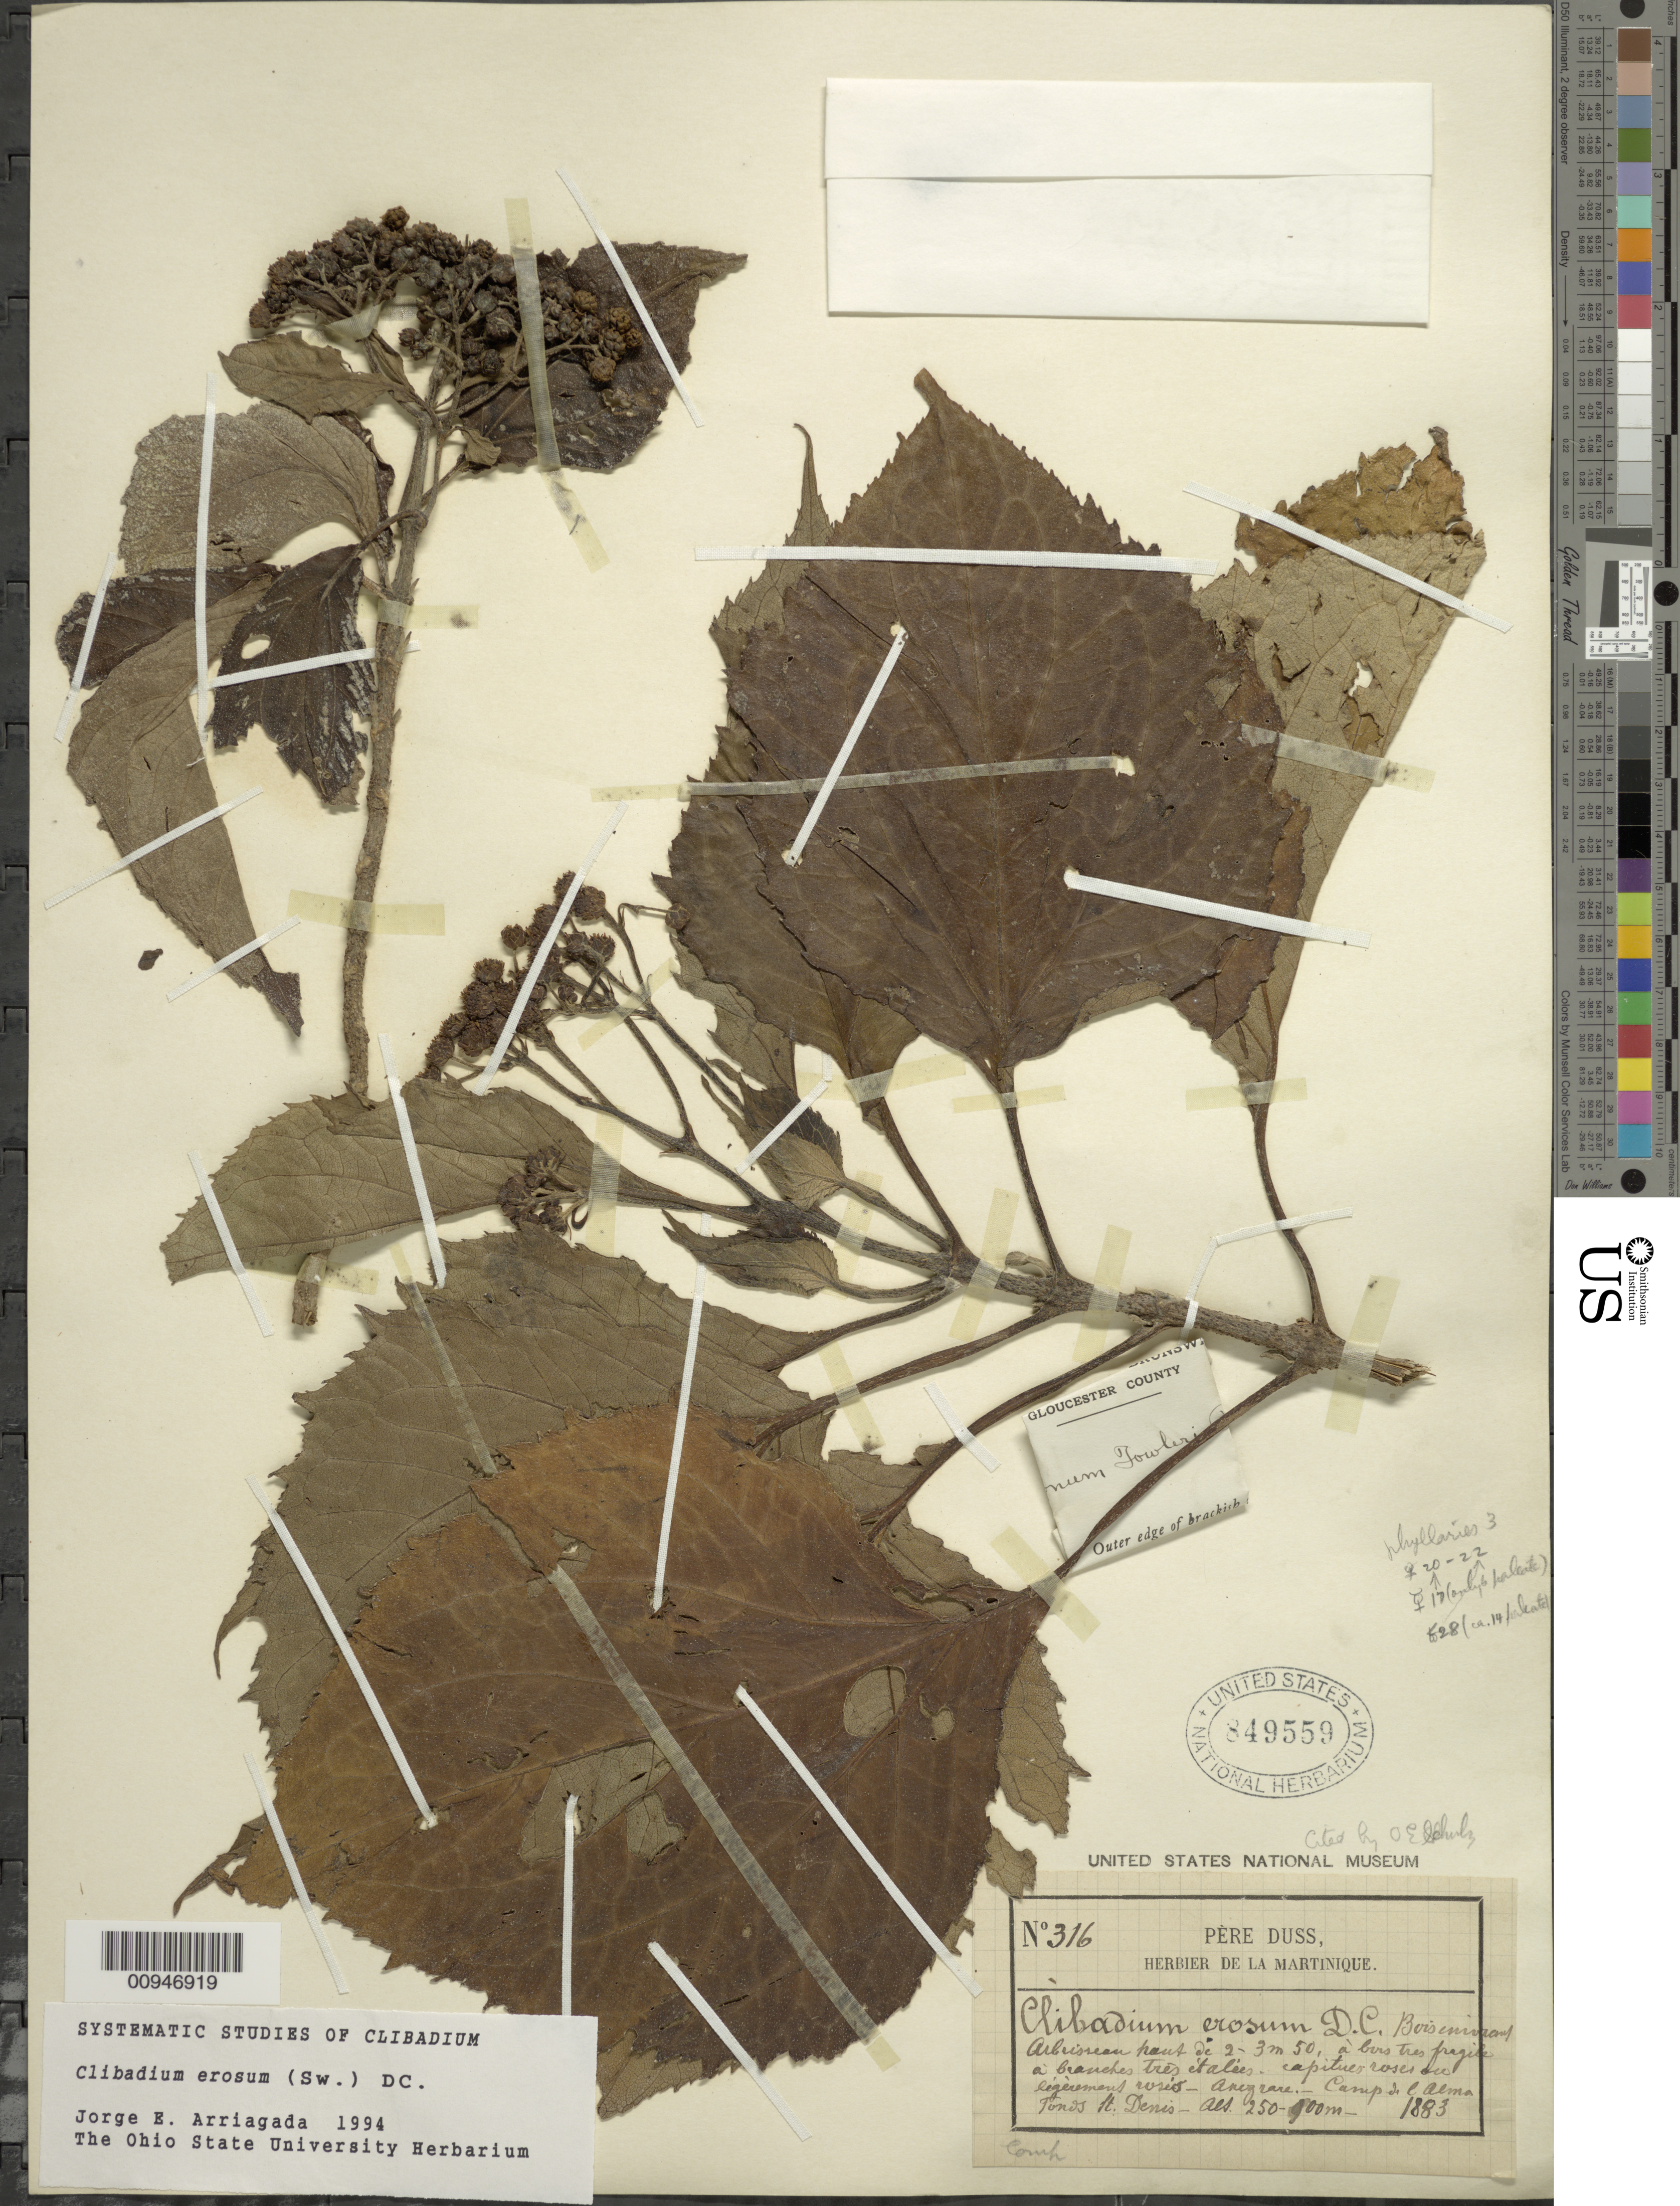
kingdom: Plantae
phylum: Tracheophyta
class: Magnoliopsida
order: Asterales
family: Asteraceae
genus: Clibadium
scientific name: Clibadium erosum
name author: (Sw.) DC.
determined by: Arriagada, J. E.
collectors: Père Duss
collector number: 316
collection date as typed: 1883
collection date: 1883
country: Martinique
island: Martinique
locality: Camp de L Alma Tomos, St. Denis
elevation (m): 250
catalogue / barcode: US 849559